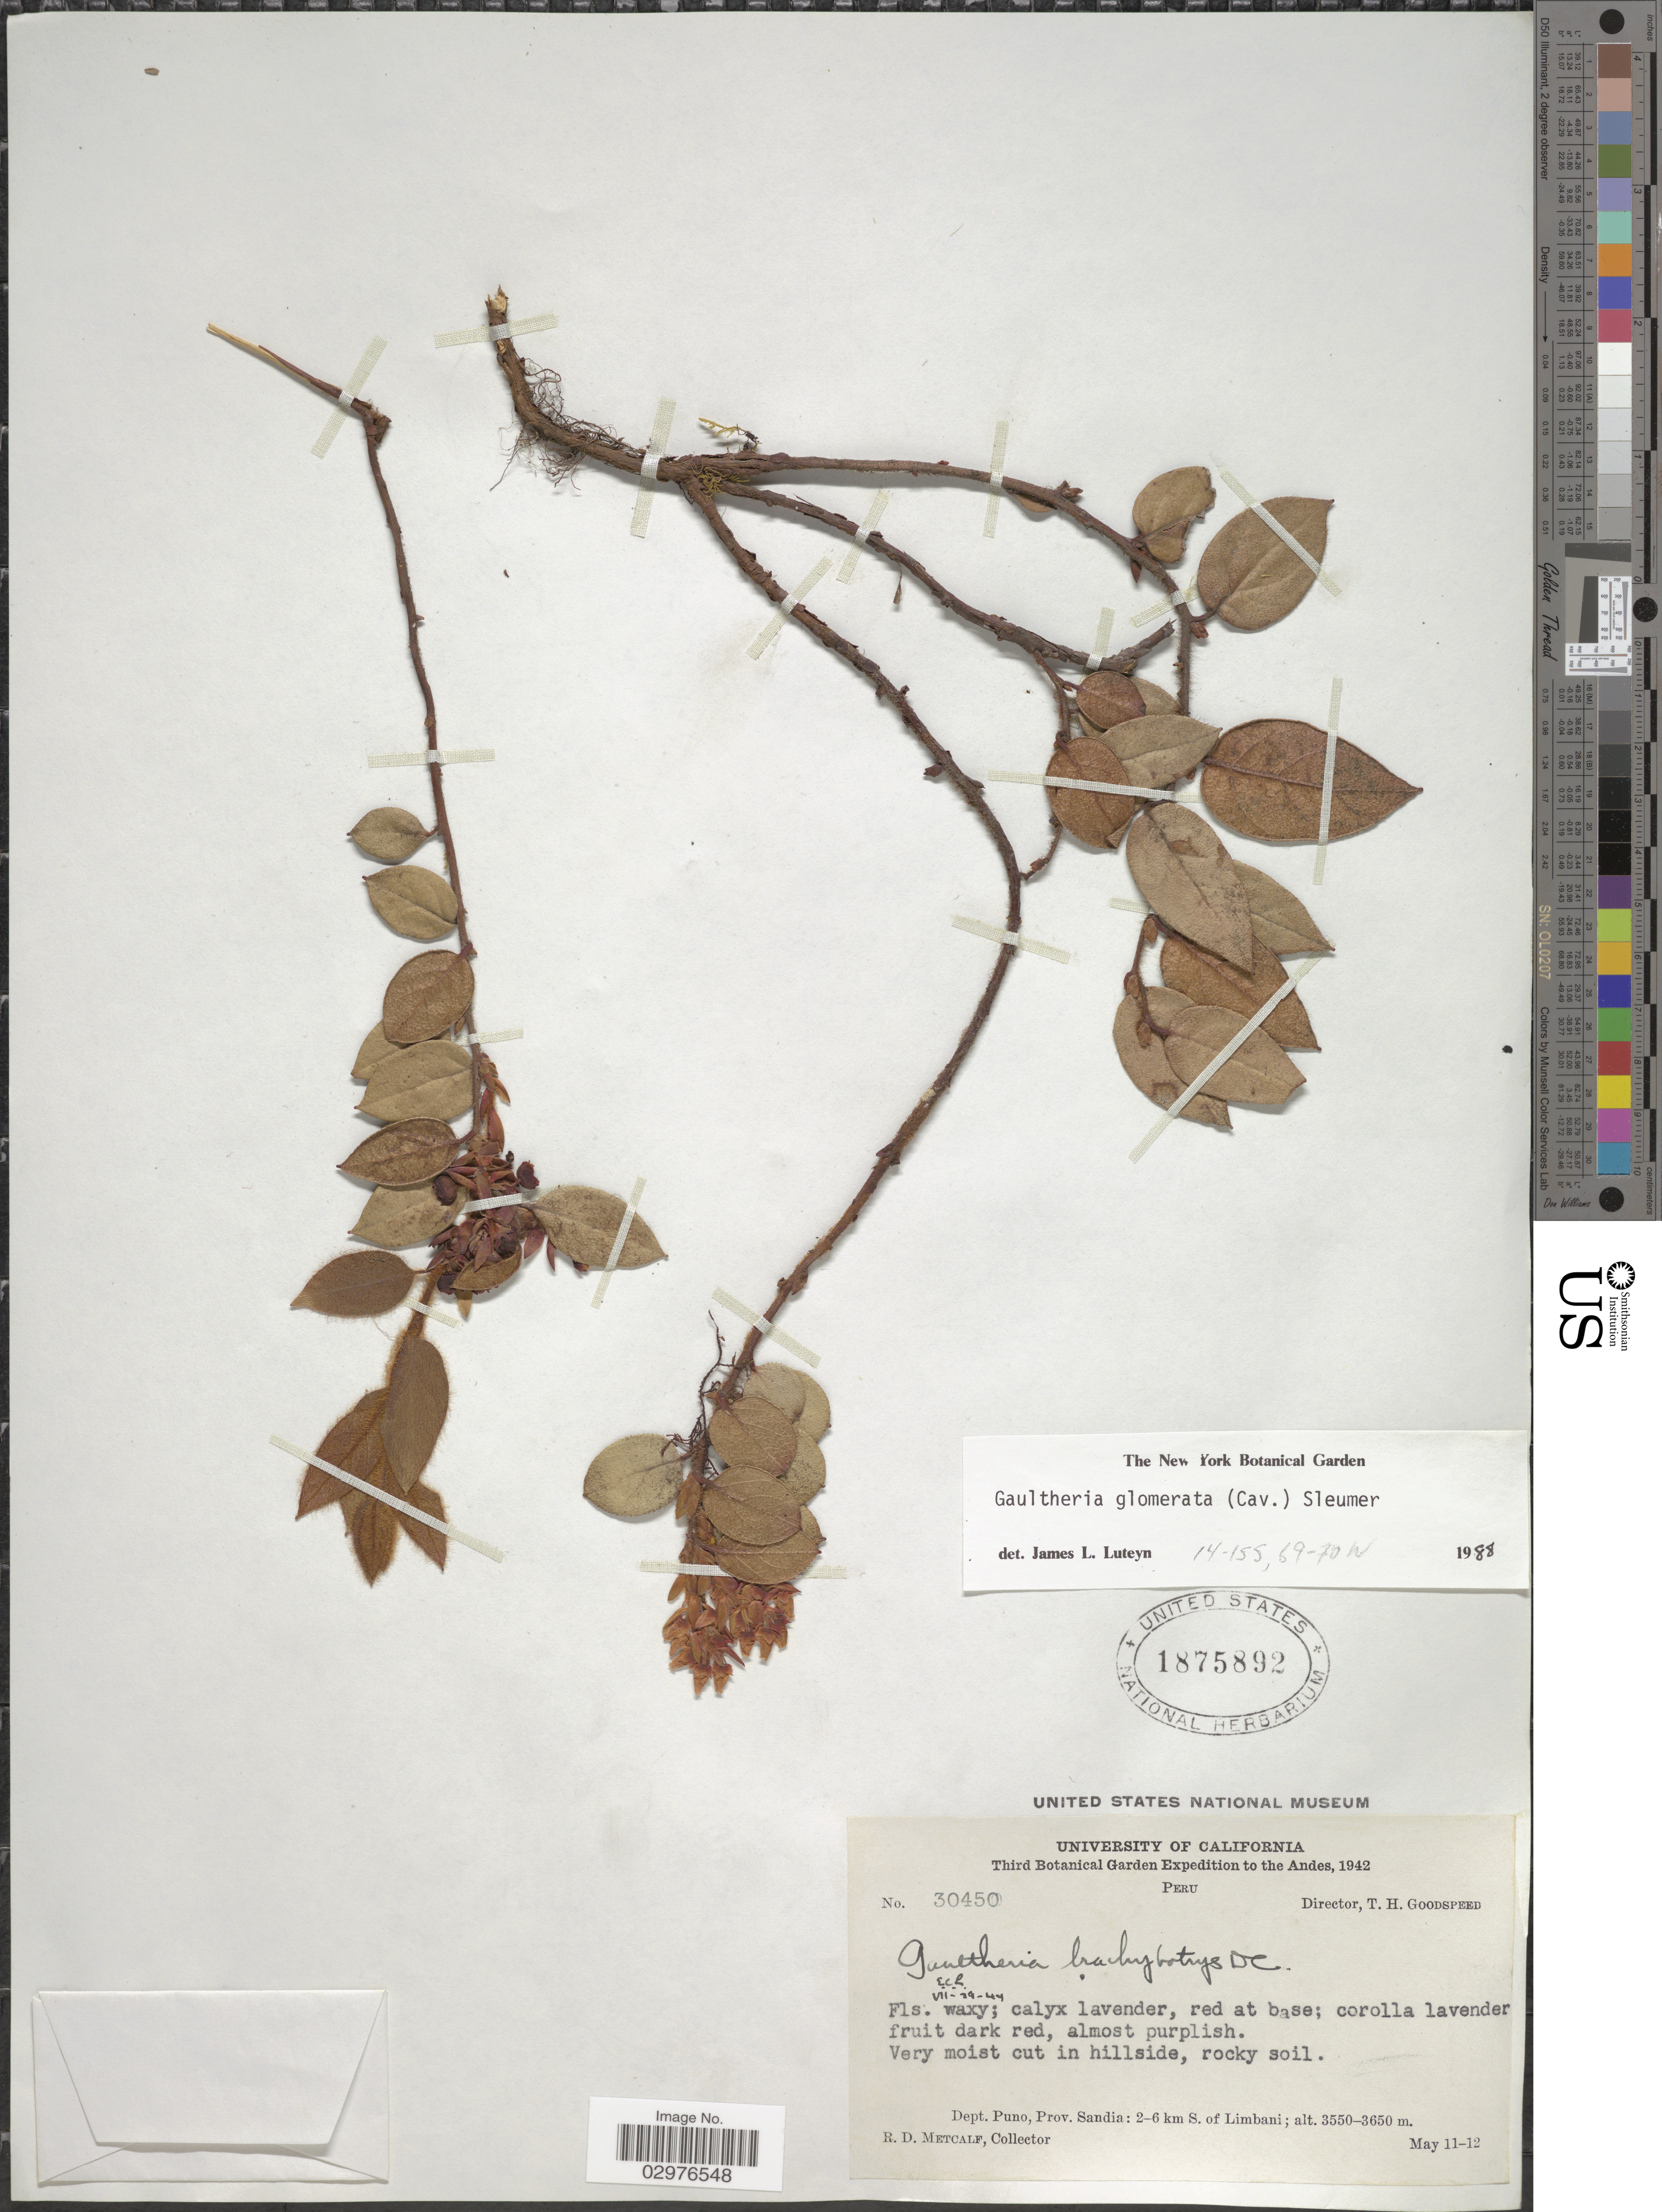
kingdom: Plantae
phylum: Tracheophyta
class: Magnoliopsida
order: Ericales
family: Ericaceae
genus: Gaultheria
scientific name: Gaultheria glomerata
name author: (Cav.) Sleumer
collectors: R. D. Metcalf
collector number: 30450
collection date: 1942-05-11/1942-05-12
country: Peru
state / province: Puno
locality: Andes. Dept. Puno, Prov. Sandia: 2-6 km S. of Limbani.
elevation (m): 3550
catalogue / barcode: US 1875892